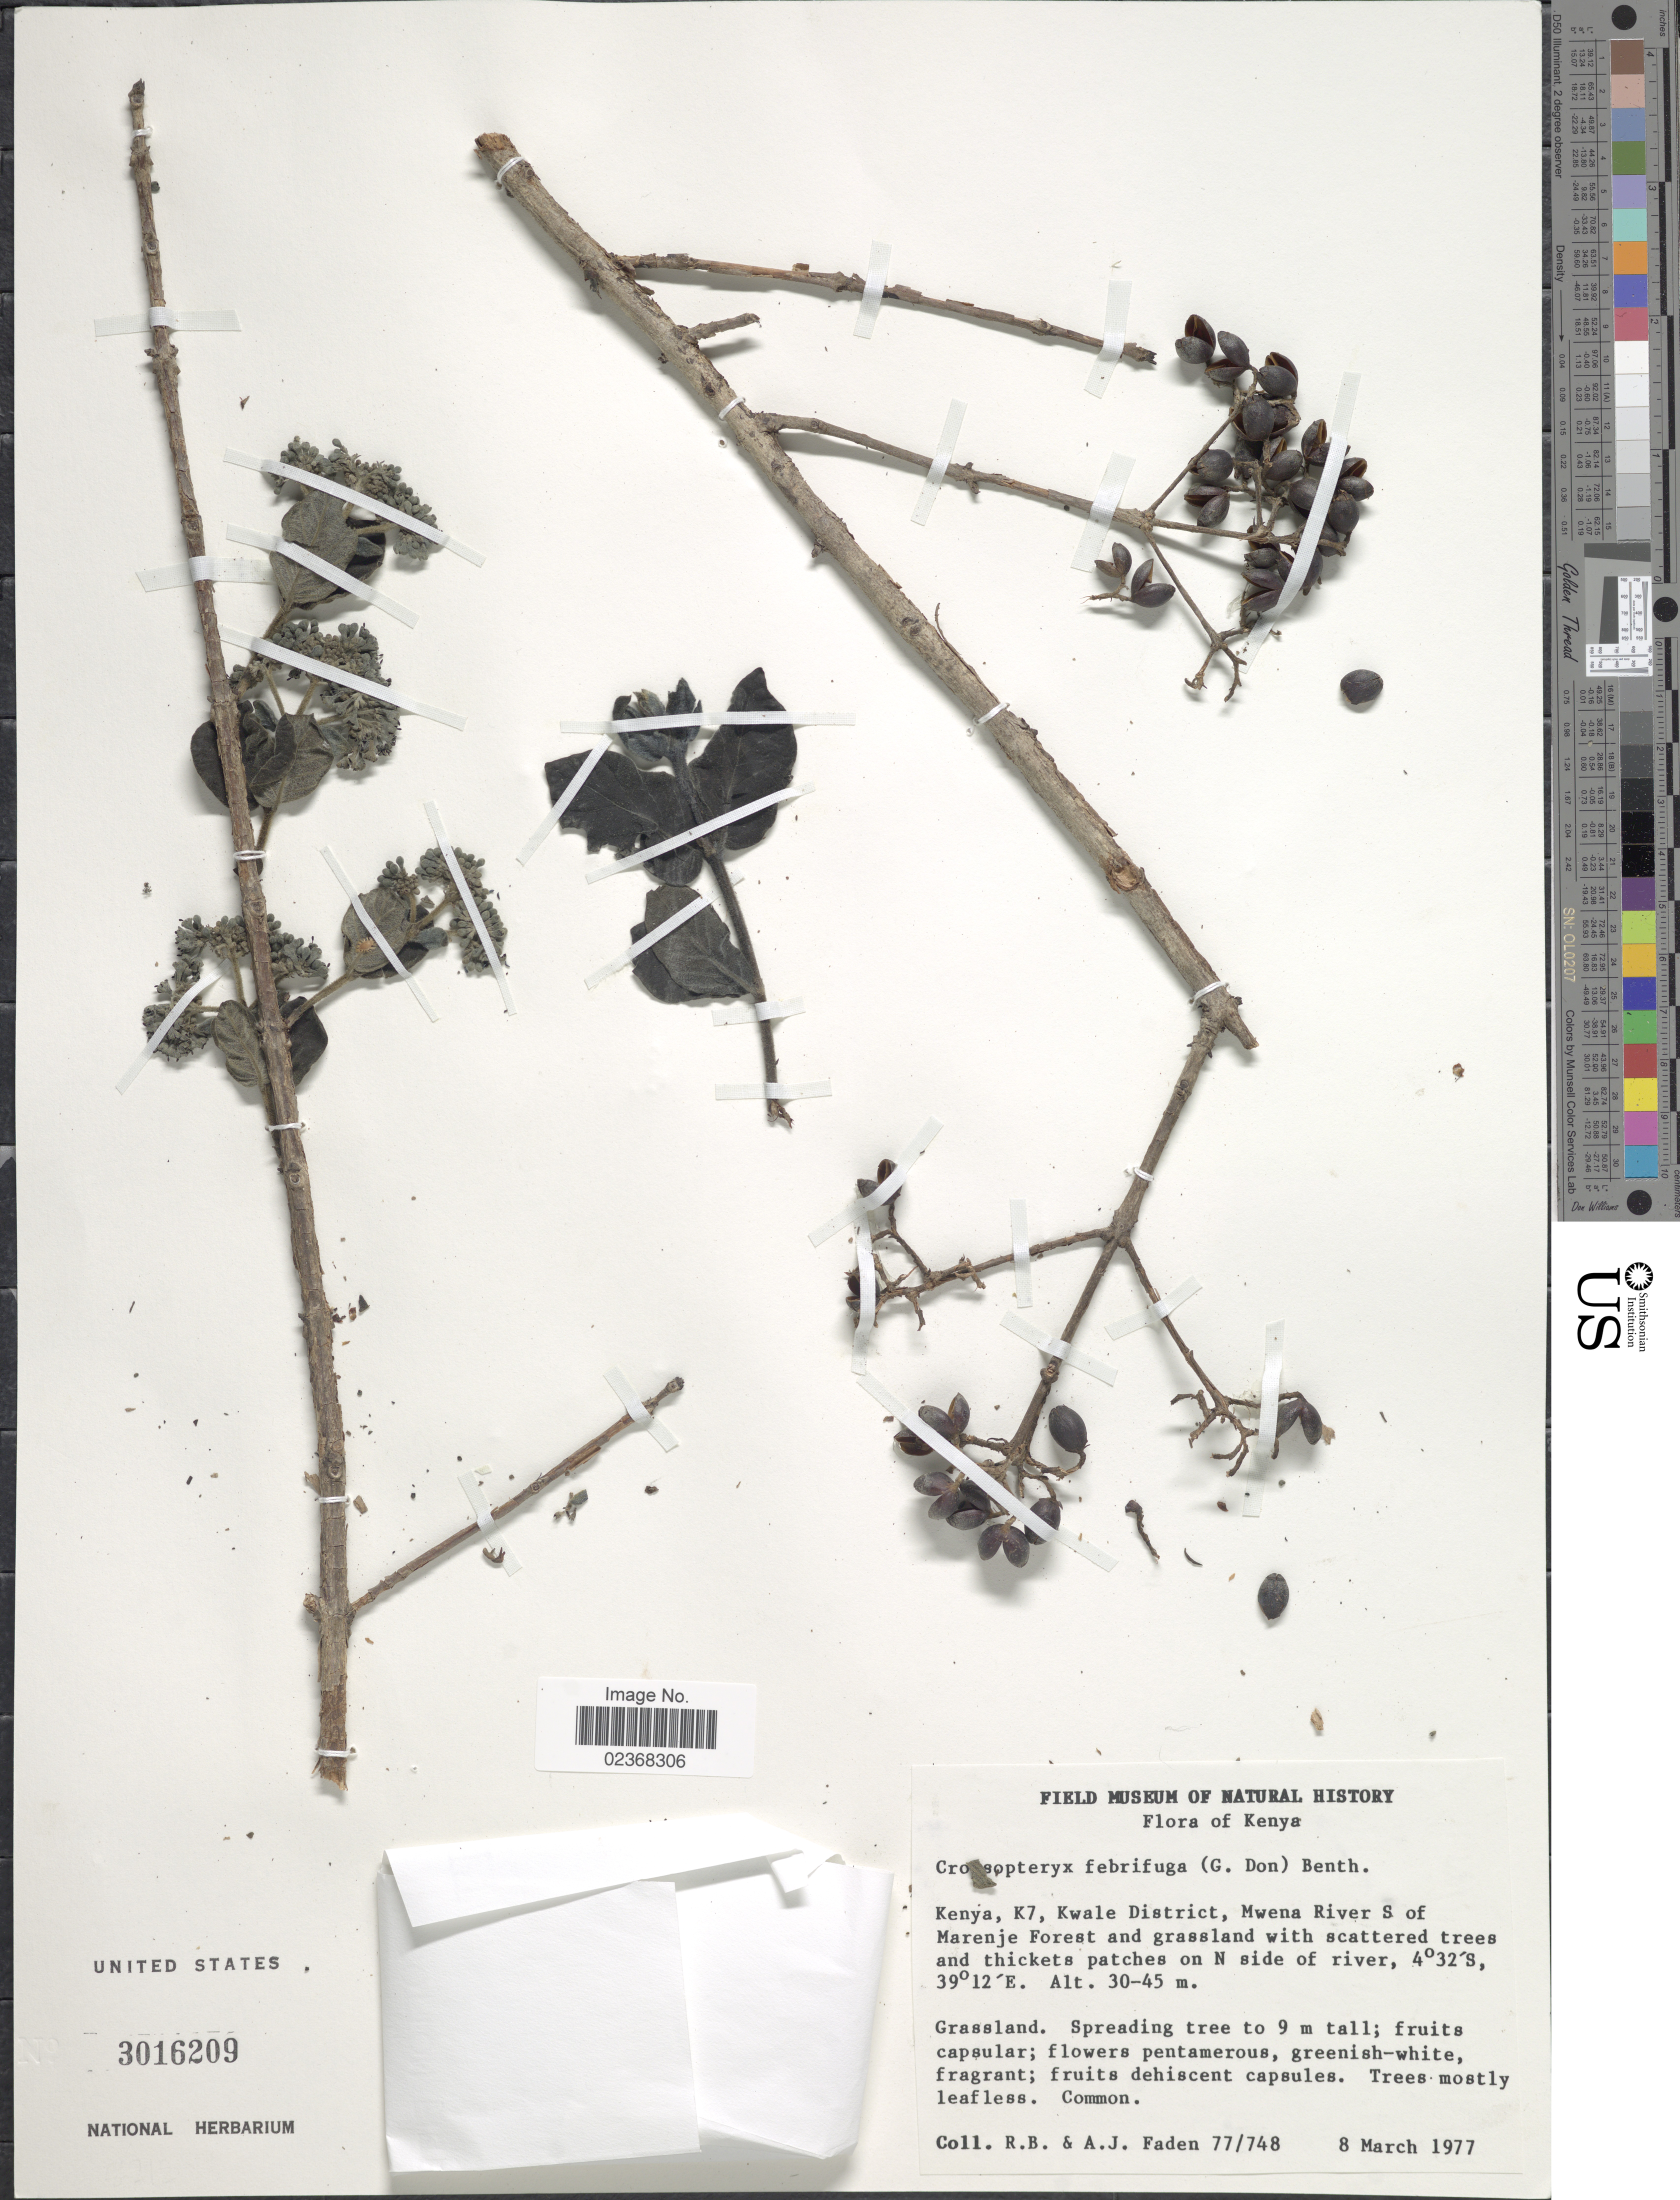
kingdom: Plantae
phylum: Tracheophyta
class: Magnoliopsida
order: Gentianales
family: Rubiaceae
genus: Crossopteryx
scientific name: Crossopteryx febrifuga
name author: (Afzel. ex G. Don) Benth.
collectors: R. B. Faden & A. J. Faden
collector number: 77/748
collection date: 1977-03-08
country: Kenya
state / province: Kwale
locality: Kenya, K7, Kwale Disstrict, Mwena River S of Marenje Forest and grassland, on N side of river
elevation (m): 30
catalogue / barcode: US 3016209